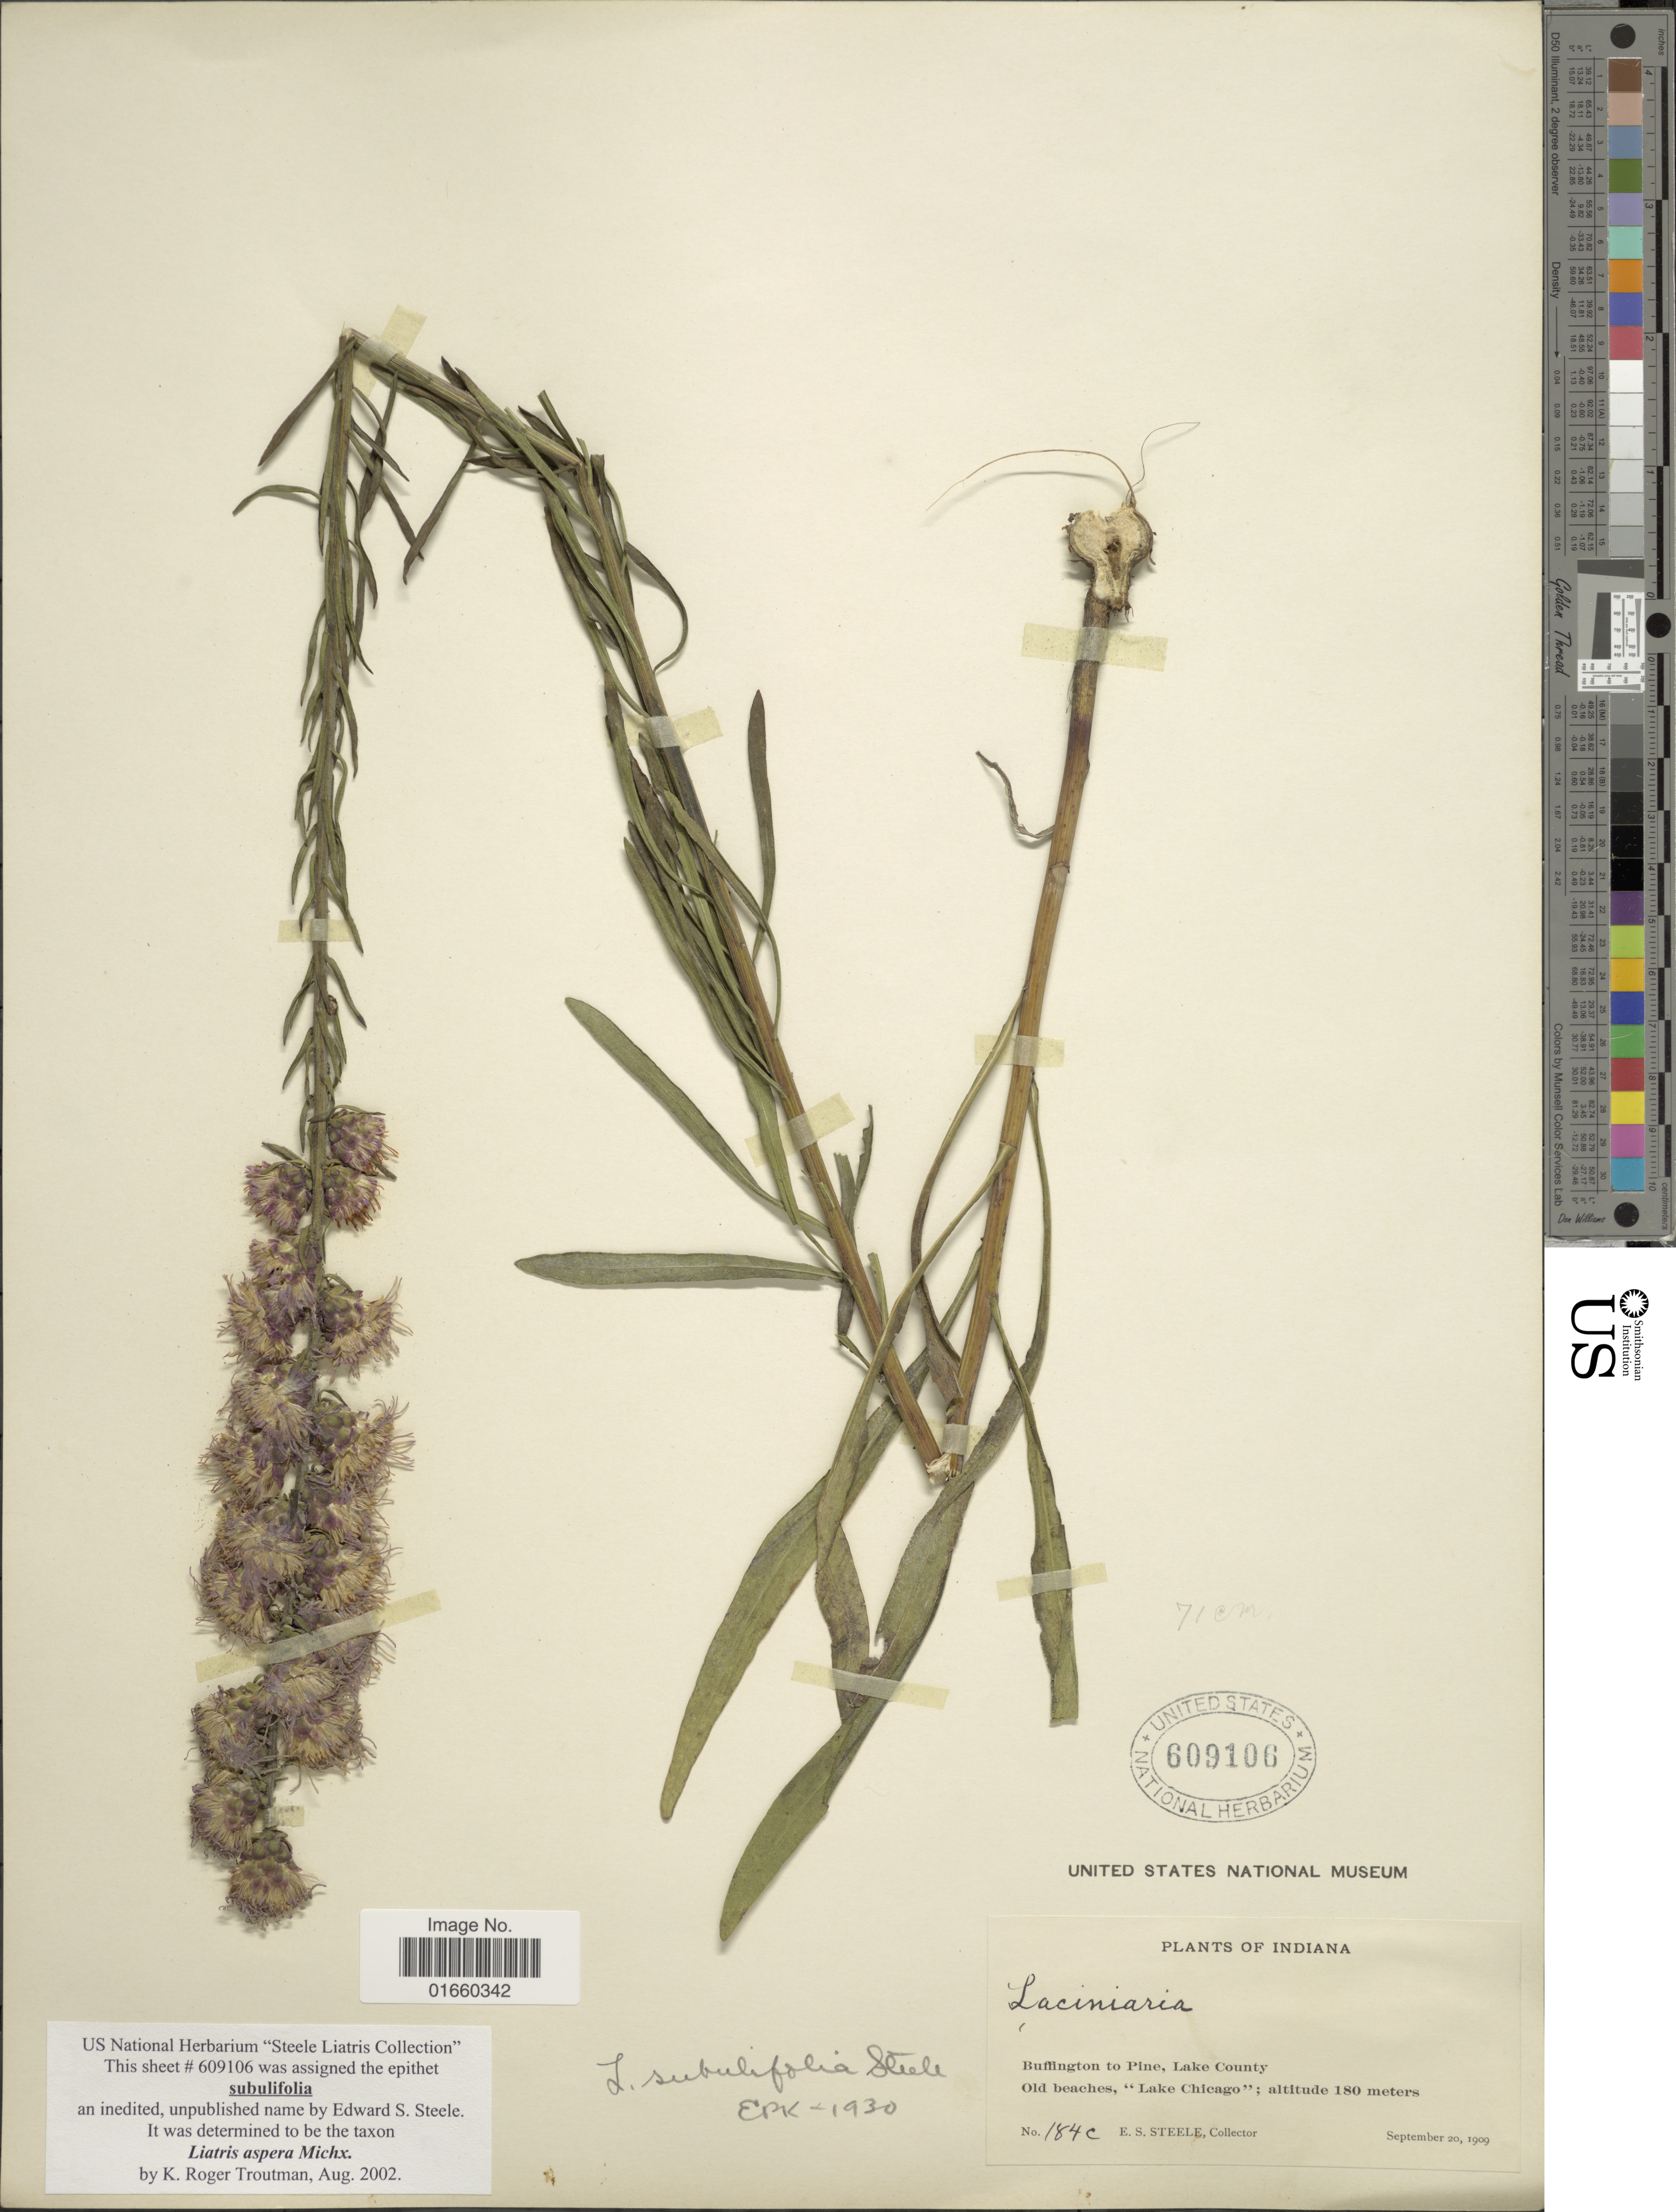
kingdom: Plantae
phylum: Tracheophyta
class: Magnoliopsida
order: Asterales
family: Asteraceae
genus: Liatris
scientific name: Liatris aspera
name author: Michx.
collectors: E. Steele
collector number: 184c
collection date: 1909-09-20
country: United States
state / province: Indiana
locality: Buffington to Pine, Lake County, Old beaches, :"Lake Chicago"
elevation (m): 180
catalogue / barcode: US 609106